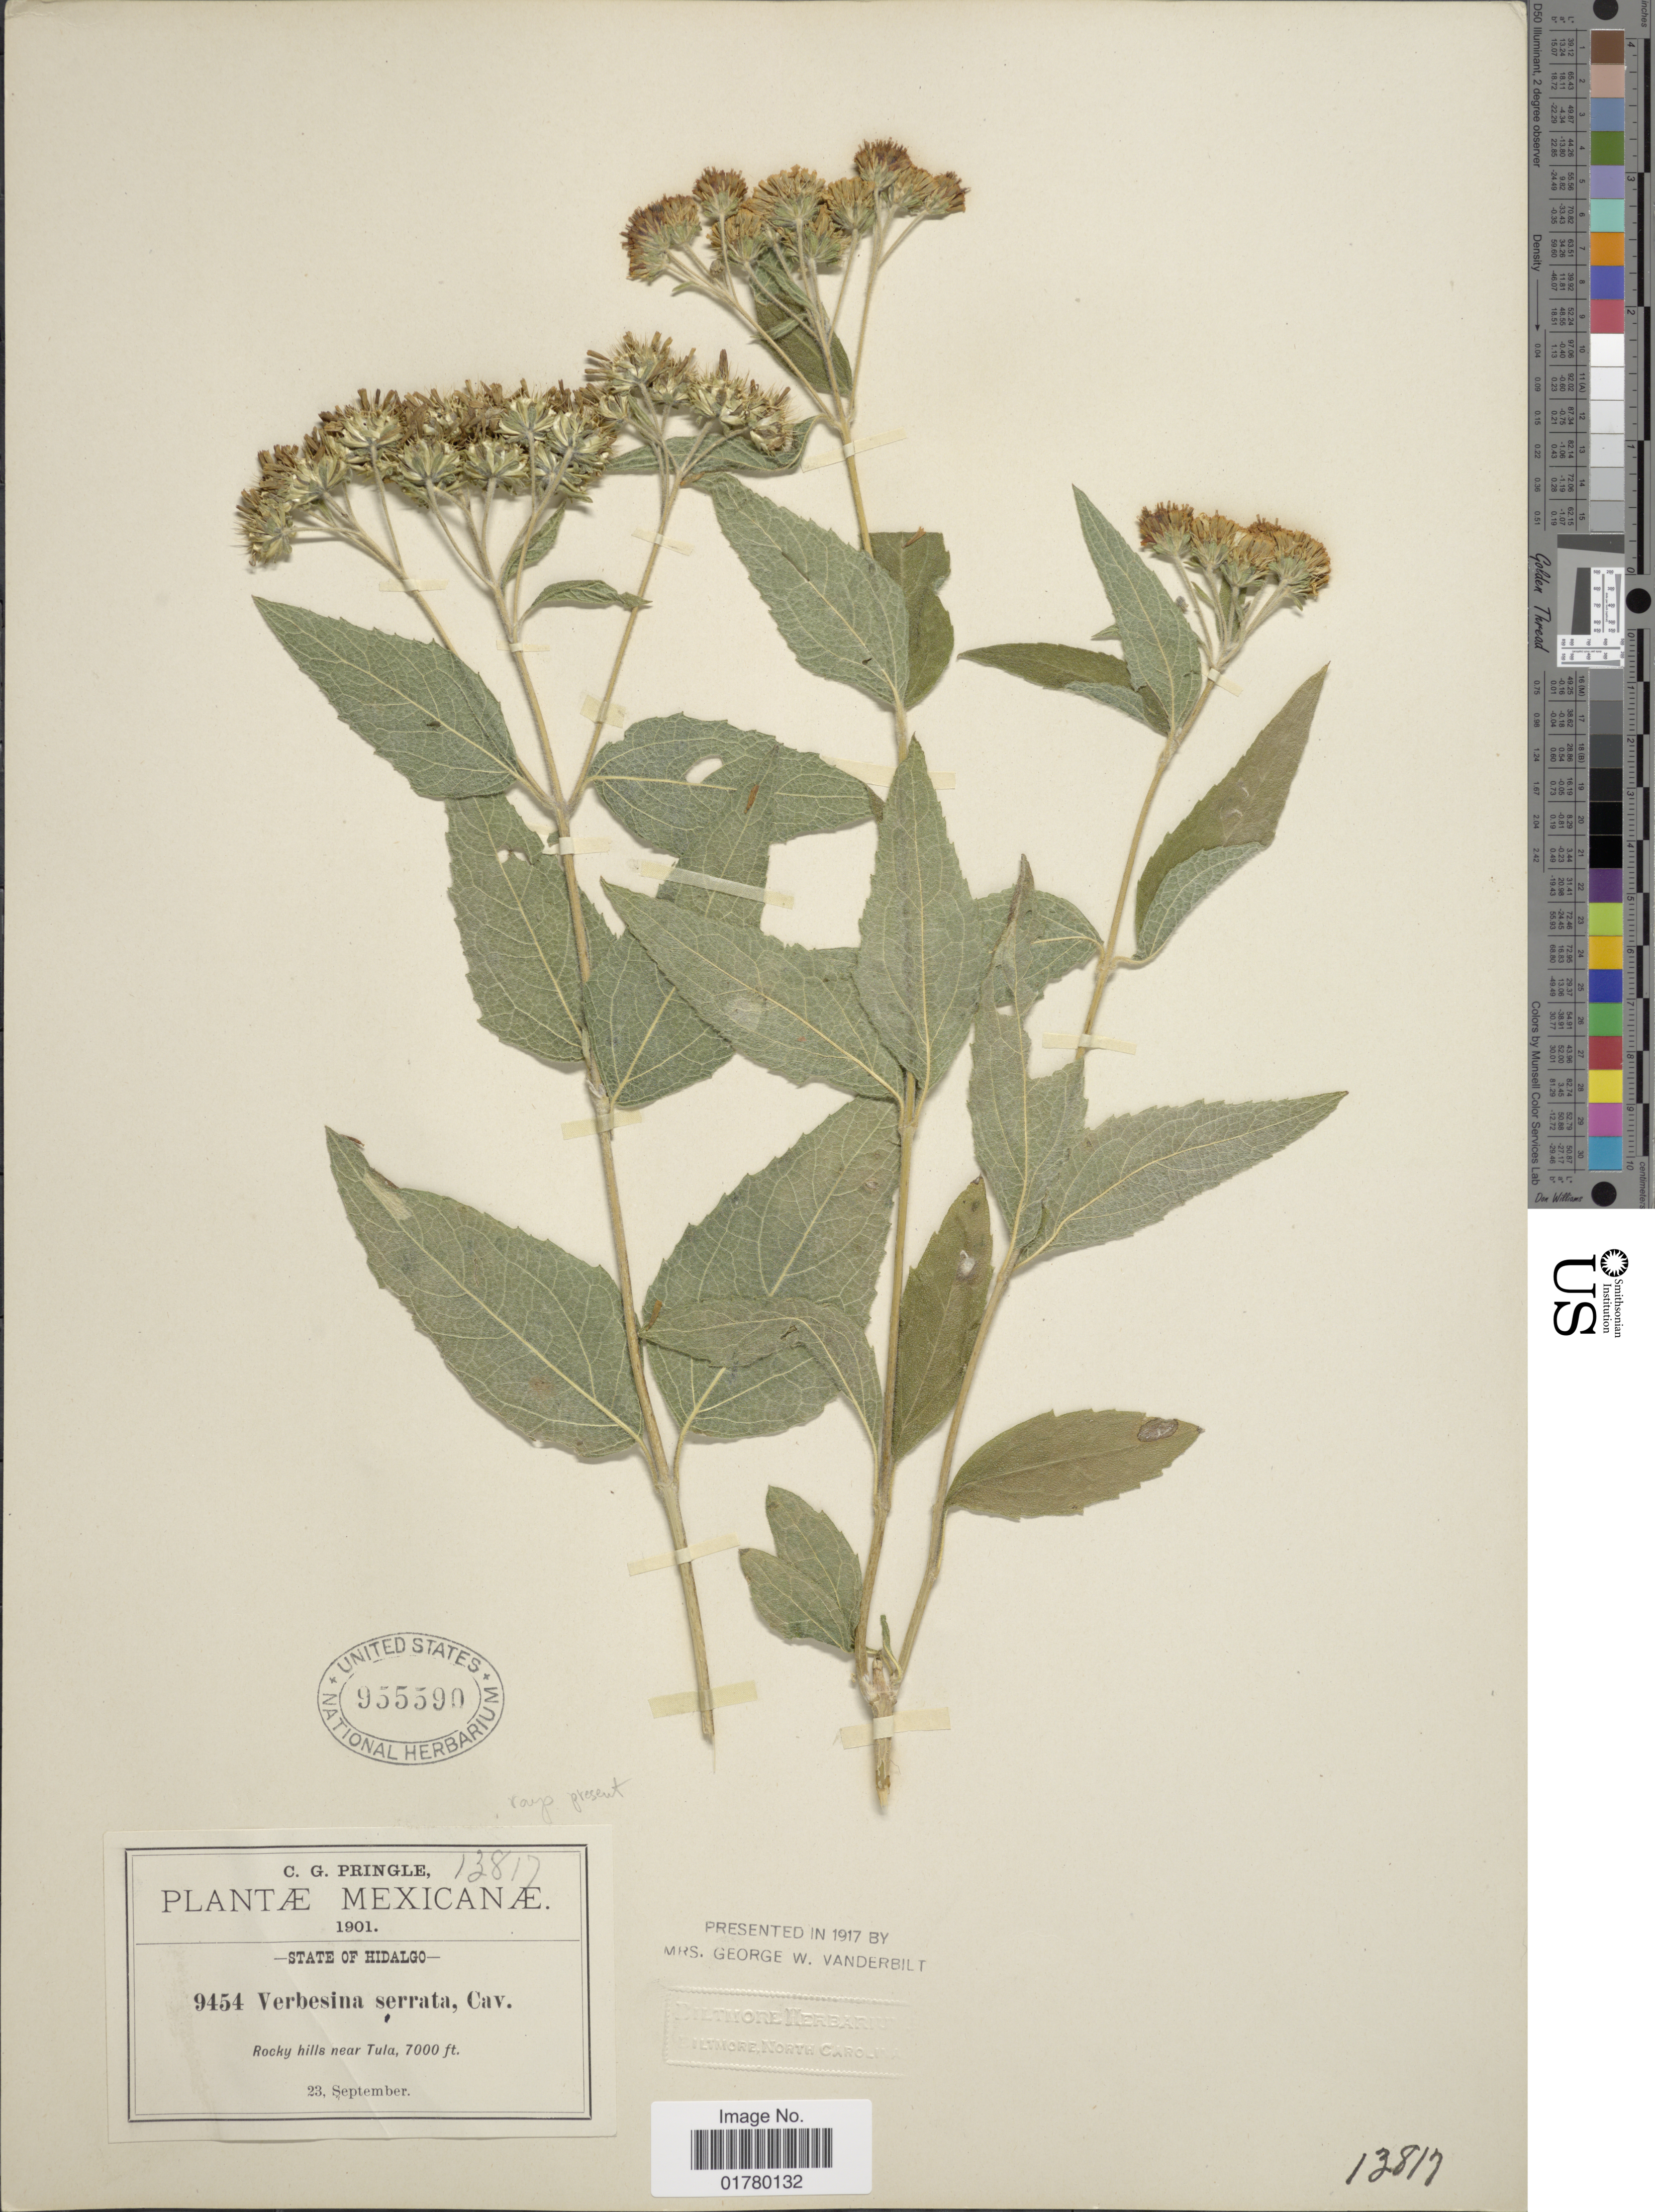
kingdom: Plantae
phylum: Tracheophyta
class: Magnoliopsida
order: Asterales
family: Asteraceae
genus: Verbesina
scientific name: Verbesina serrata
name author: Cav.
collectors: C. G. Pringle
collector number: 9454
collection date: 1901-09-23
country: Mexico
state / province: Hidalgo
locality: Rocky hills near Tula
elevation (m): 2134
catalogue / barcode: US 955590